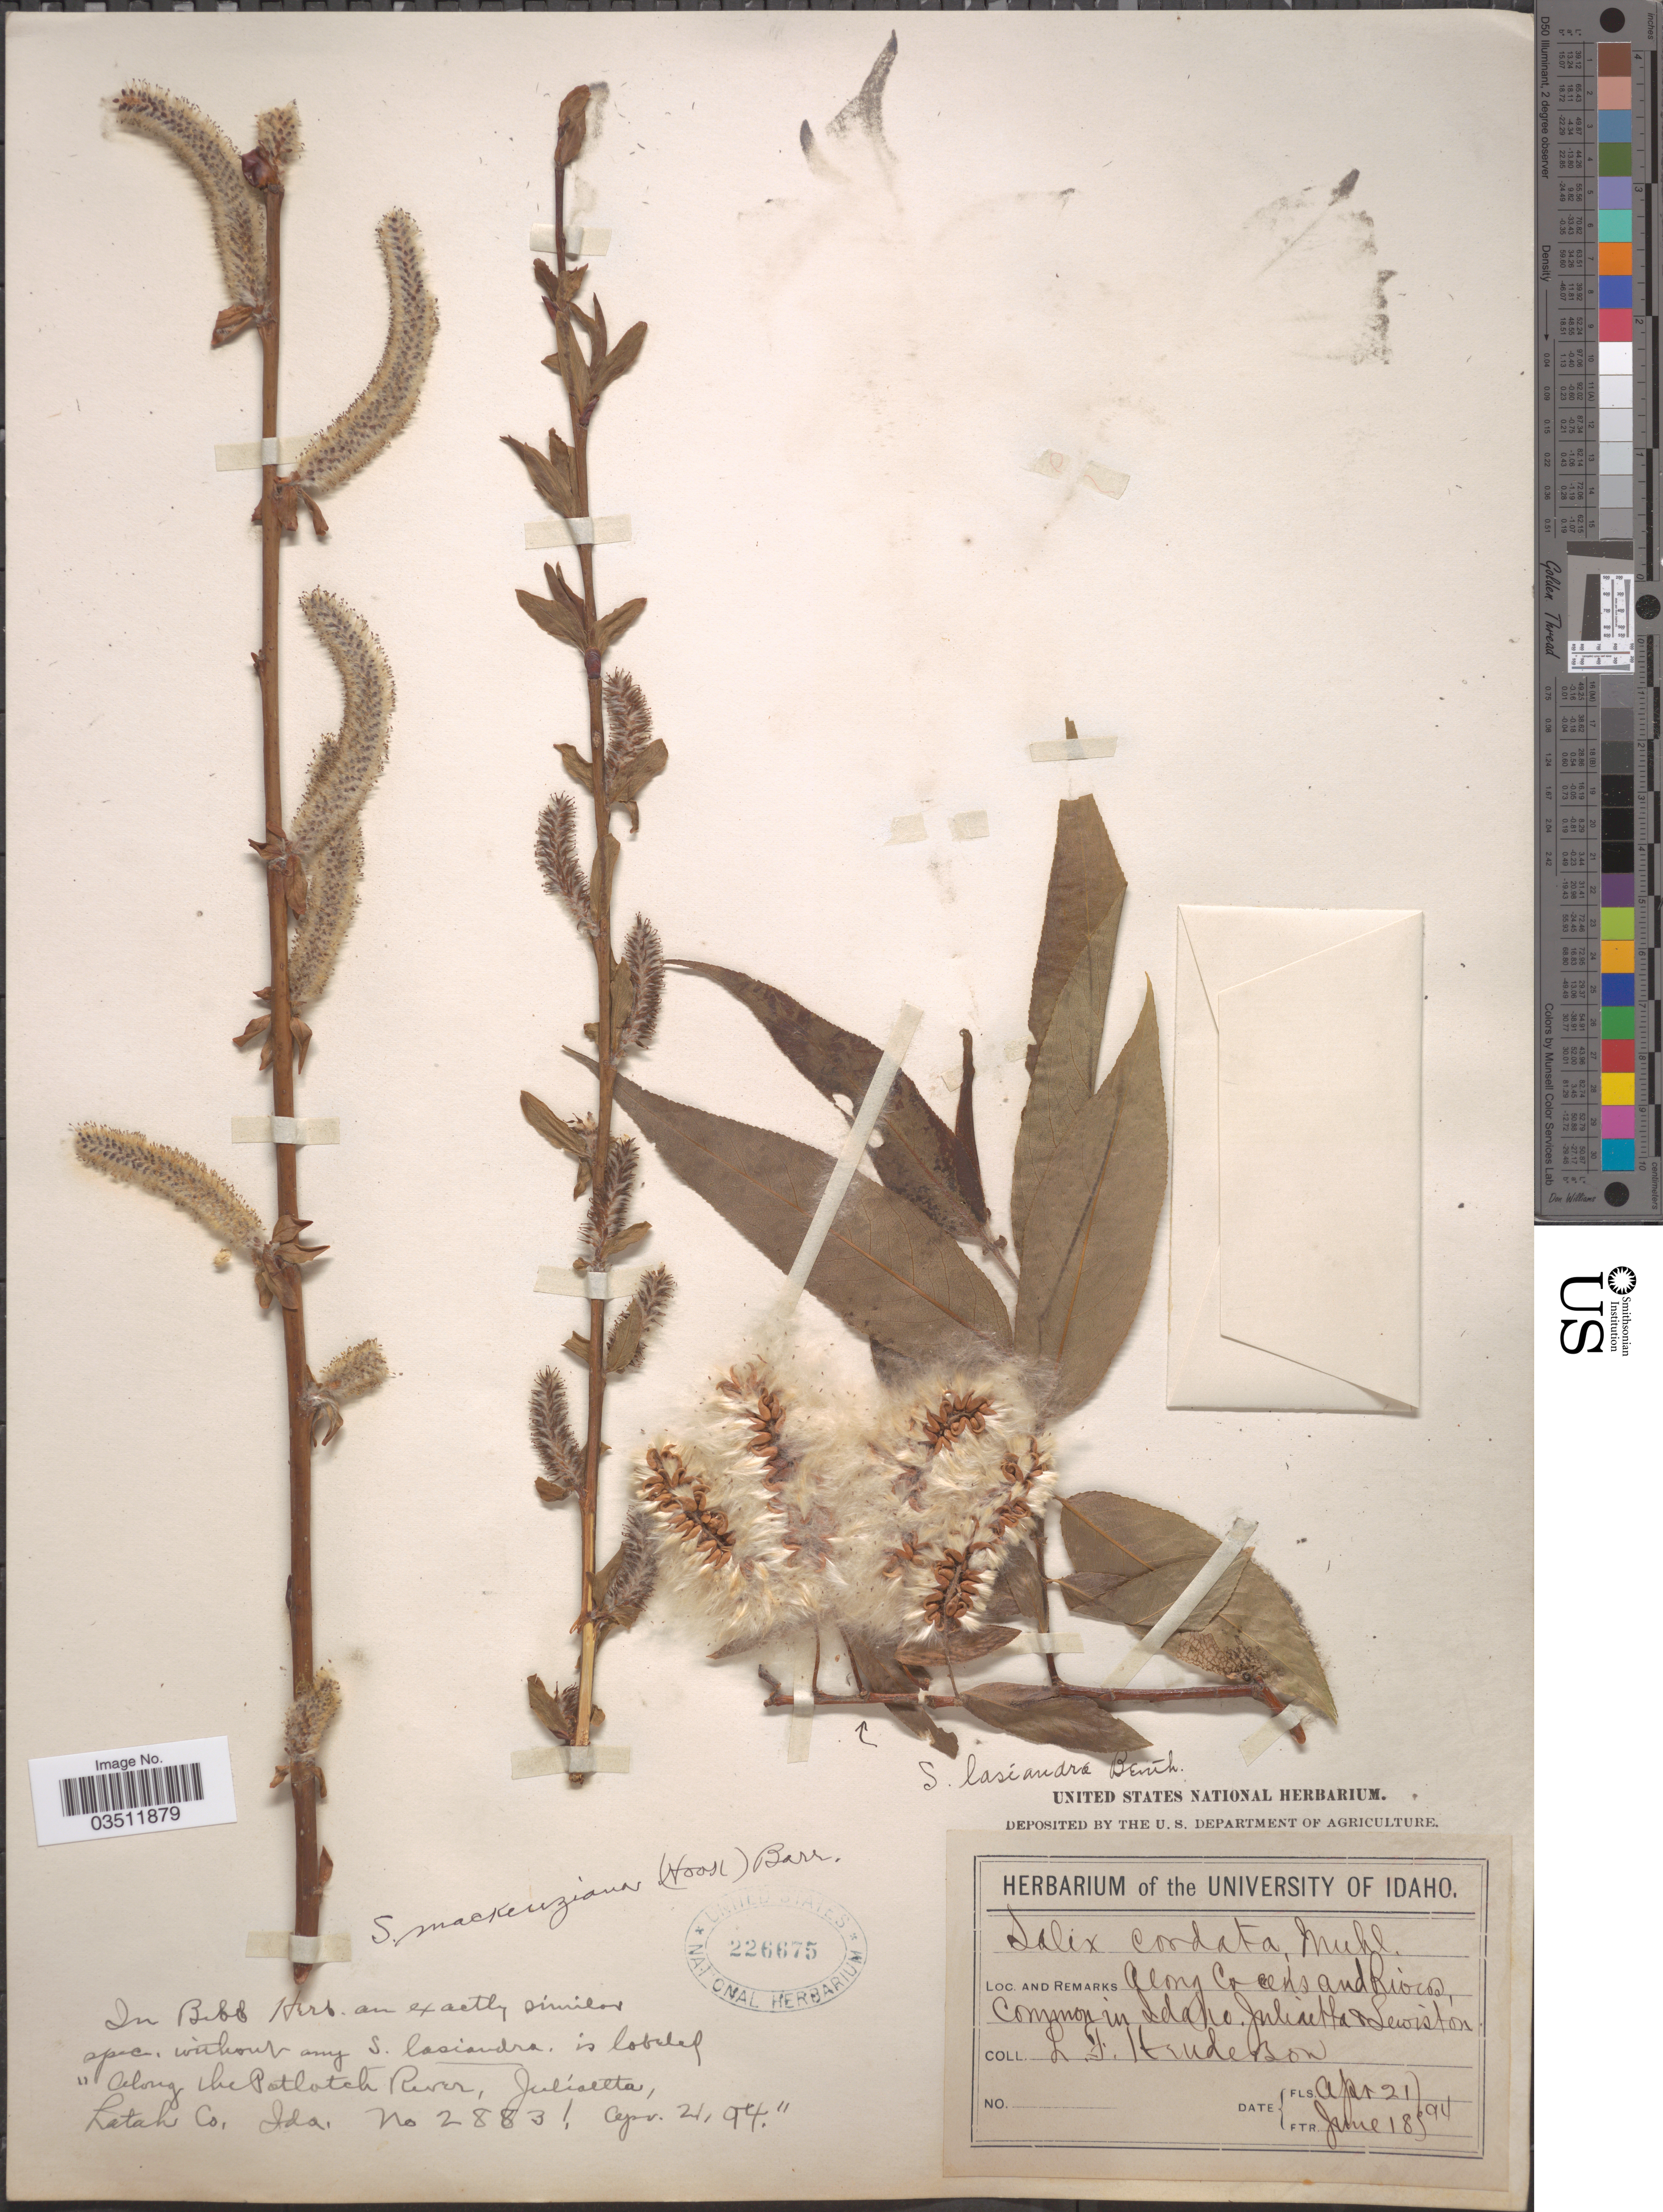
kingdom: Plantae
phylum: Tracheophyta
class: Magnoliopsida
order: Malpighiales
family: Salicaceae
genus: Salix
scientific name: Salix mackenziana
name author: (Hook.) Barratt ex Hook.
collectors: L. Henderson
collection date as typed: Transcribed d/m/y: 21/4/94 to 18/6/94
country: United States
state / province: Idaho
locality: Along creeks and rivers, Juliaetta & Lewiston.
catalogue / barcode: US 226675